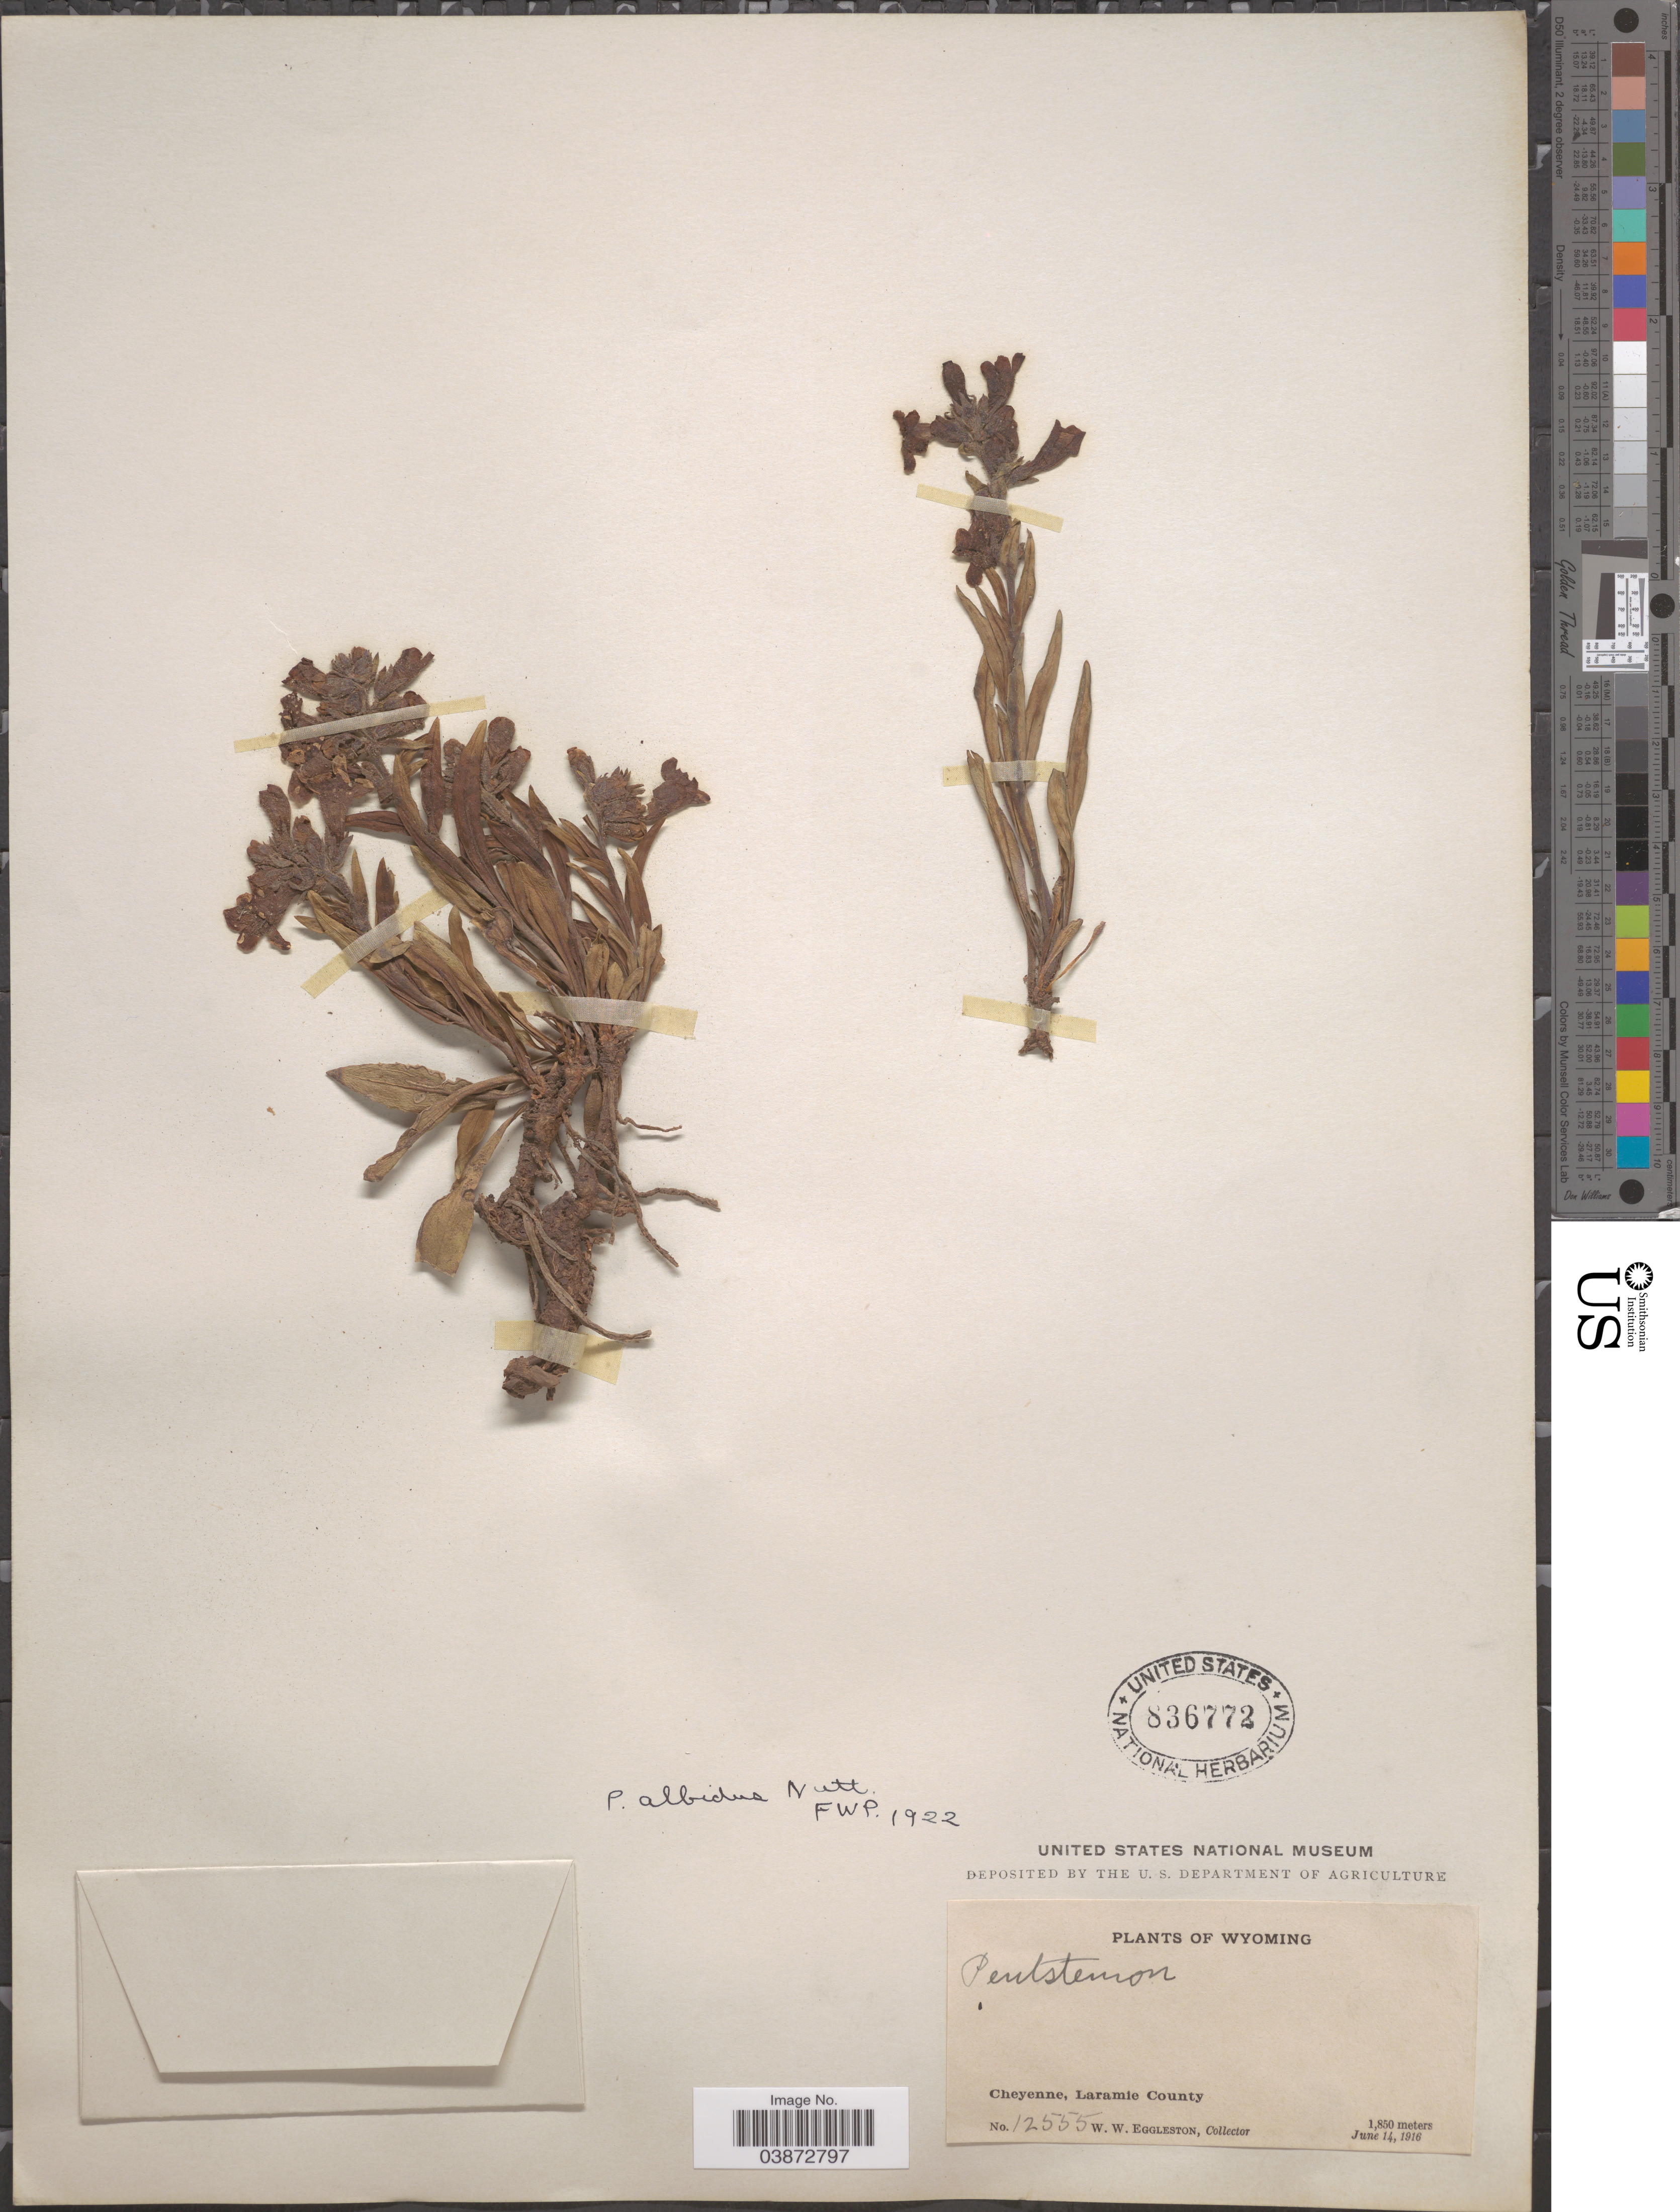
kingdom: Plantae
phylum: Tracheophyta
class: Magnoliopsida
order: Lamiales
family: Plantaginaceae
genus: Penstemon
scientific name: Penstemon albidus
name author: Nutt.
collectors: W. W. Eggleston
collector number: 12555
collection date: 1916-06-14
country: United States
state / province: Wyoming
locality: Cheyenne, Laramie County.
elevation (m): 1850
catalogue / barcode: US 836772